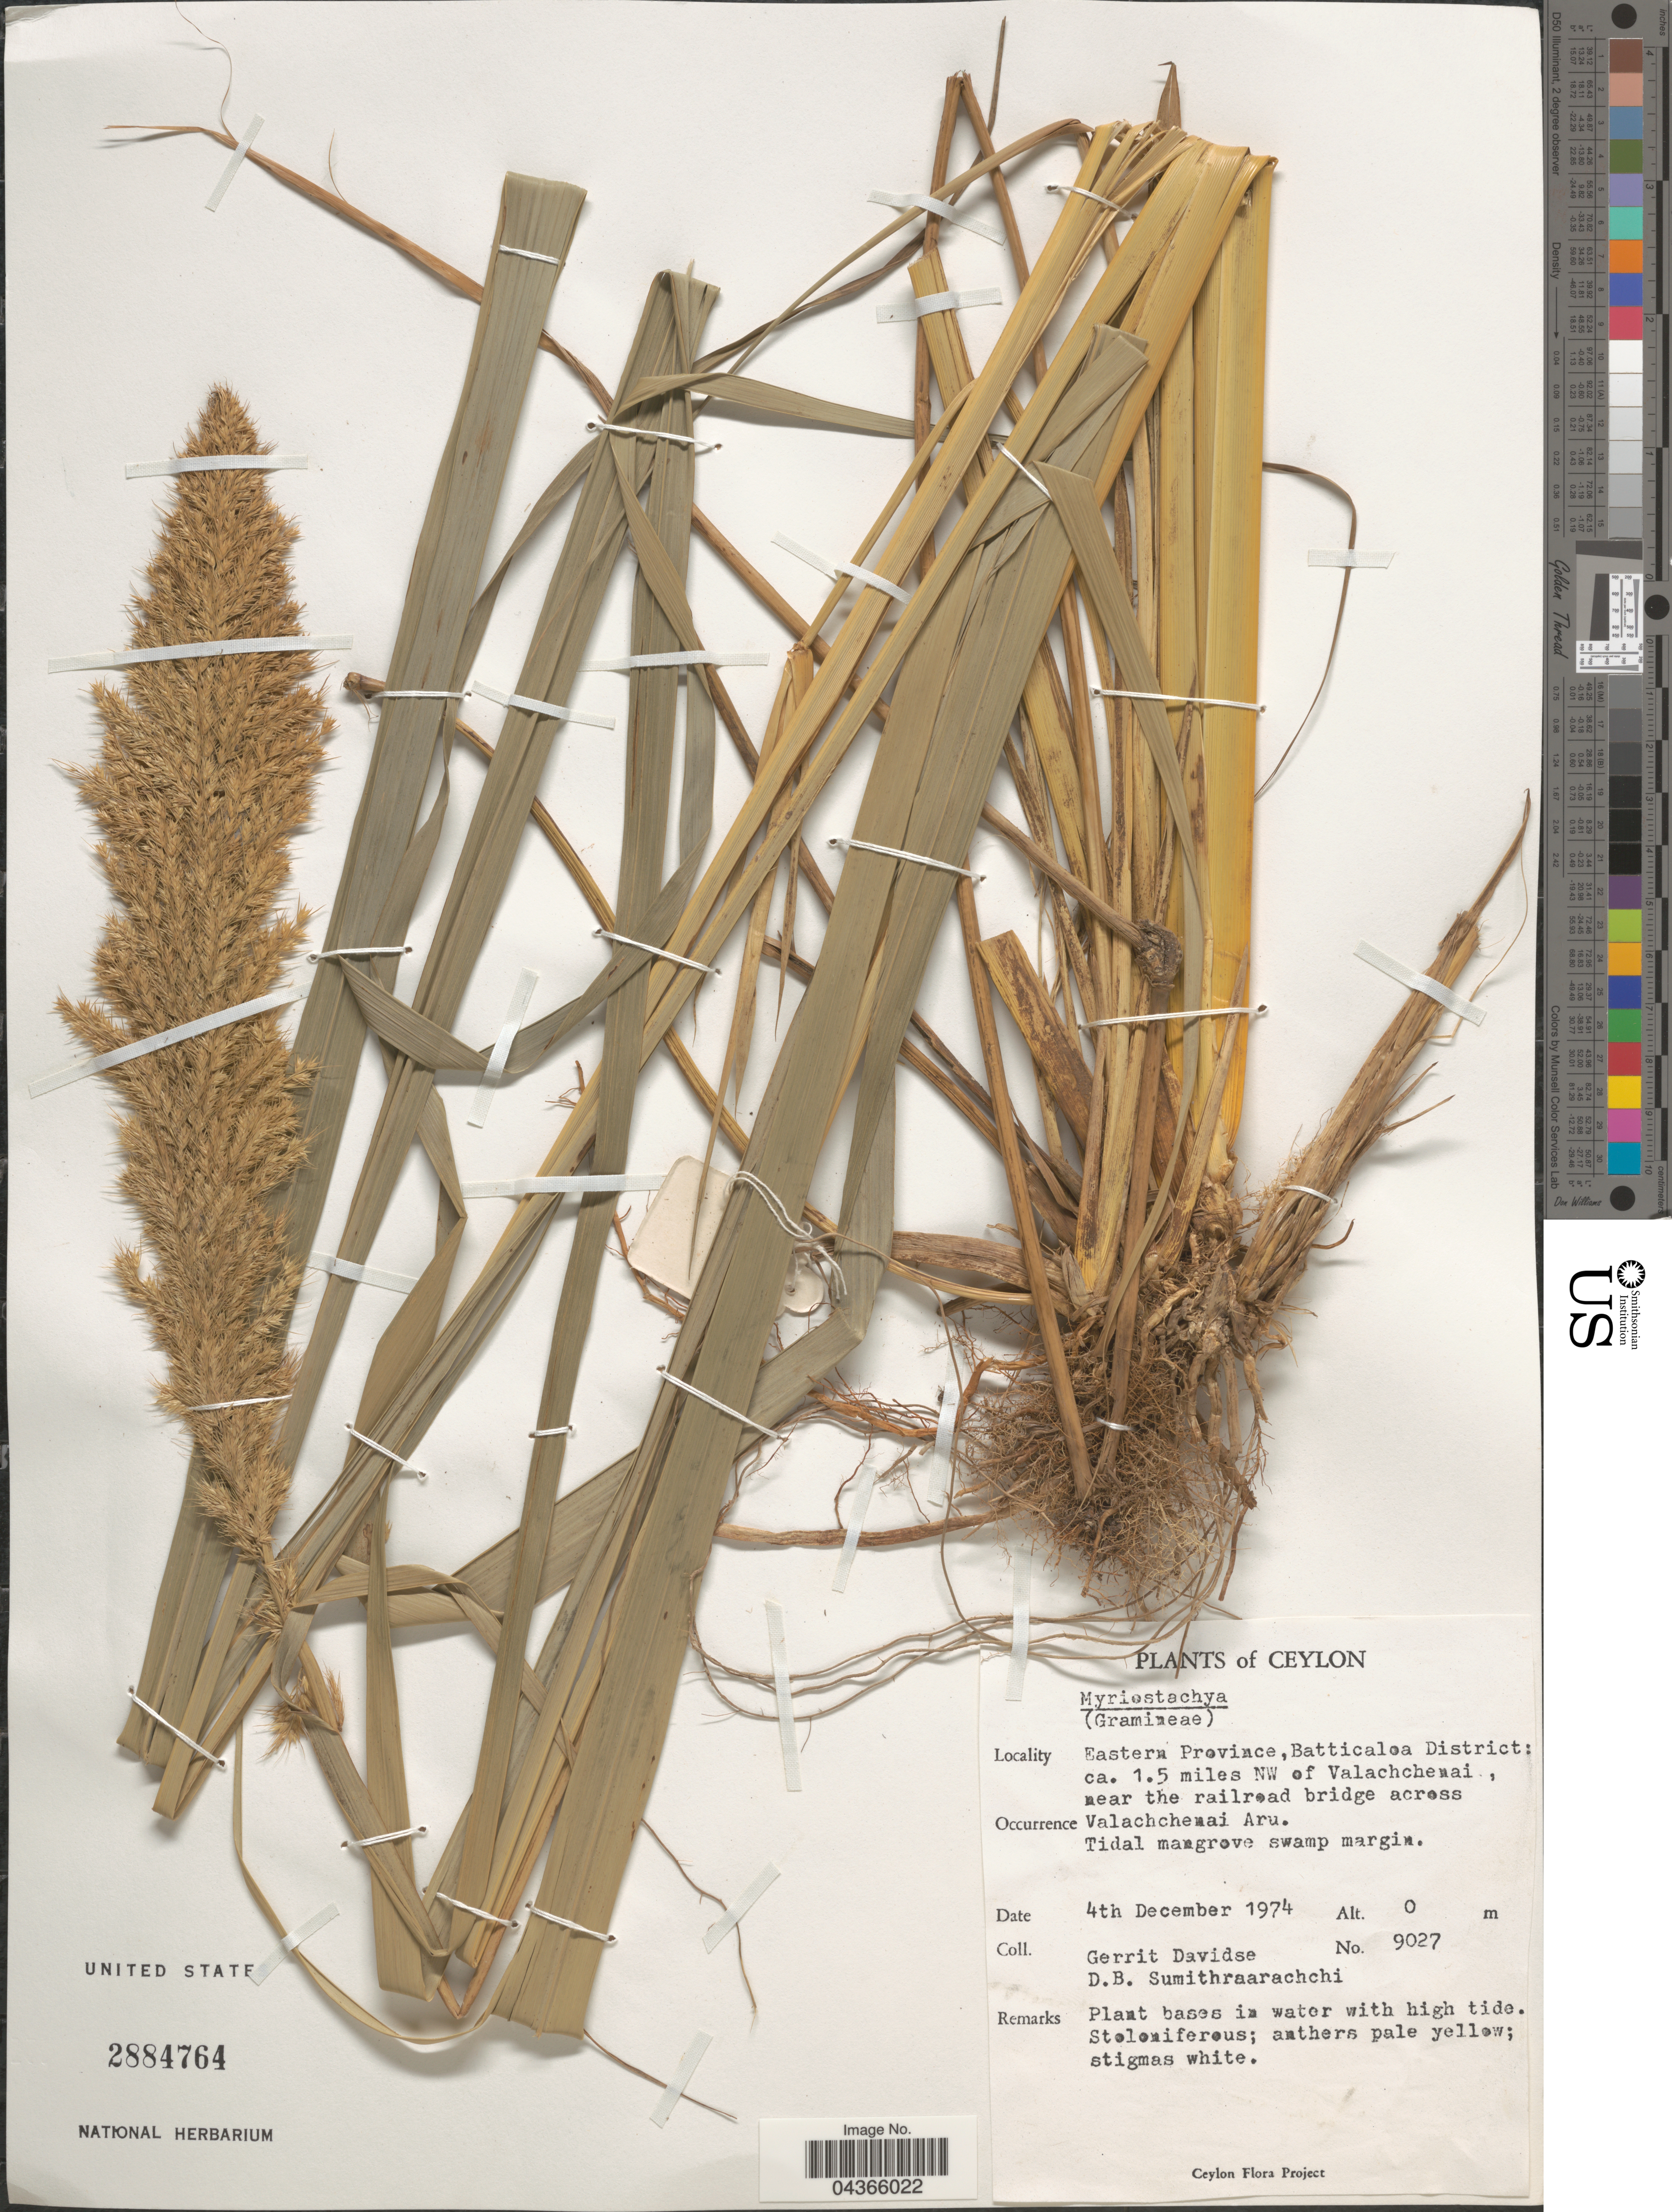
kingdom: Plantae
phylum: Tracheophyta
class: Liliopsida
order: Poales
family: Poaceae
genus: Myriostachya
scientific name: Myriostachya wightiana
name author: (Nees ex Steud.) Hook. f.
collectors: G. Davidse & D. B. Sumithraarachchi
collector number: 9027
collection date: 1974-12-04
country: Sri Lanka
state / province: Eastern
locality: Ceylon. Batticaloa District: ca. 1.5 miles NW of Valachchenai, near the railroad bridge across Valachchenai Aru.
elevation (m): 0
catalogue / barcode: US 2884764